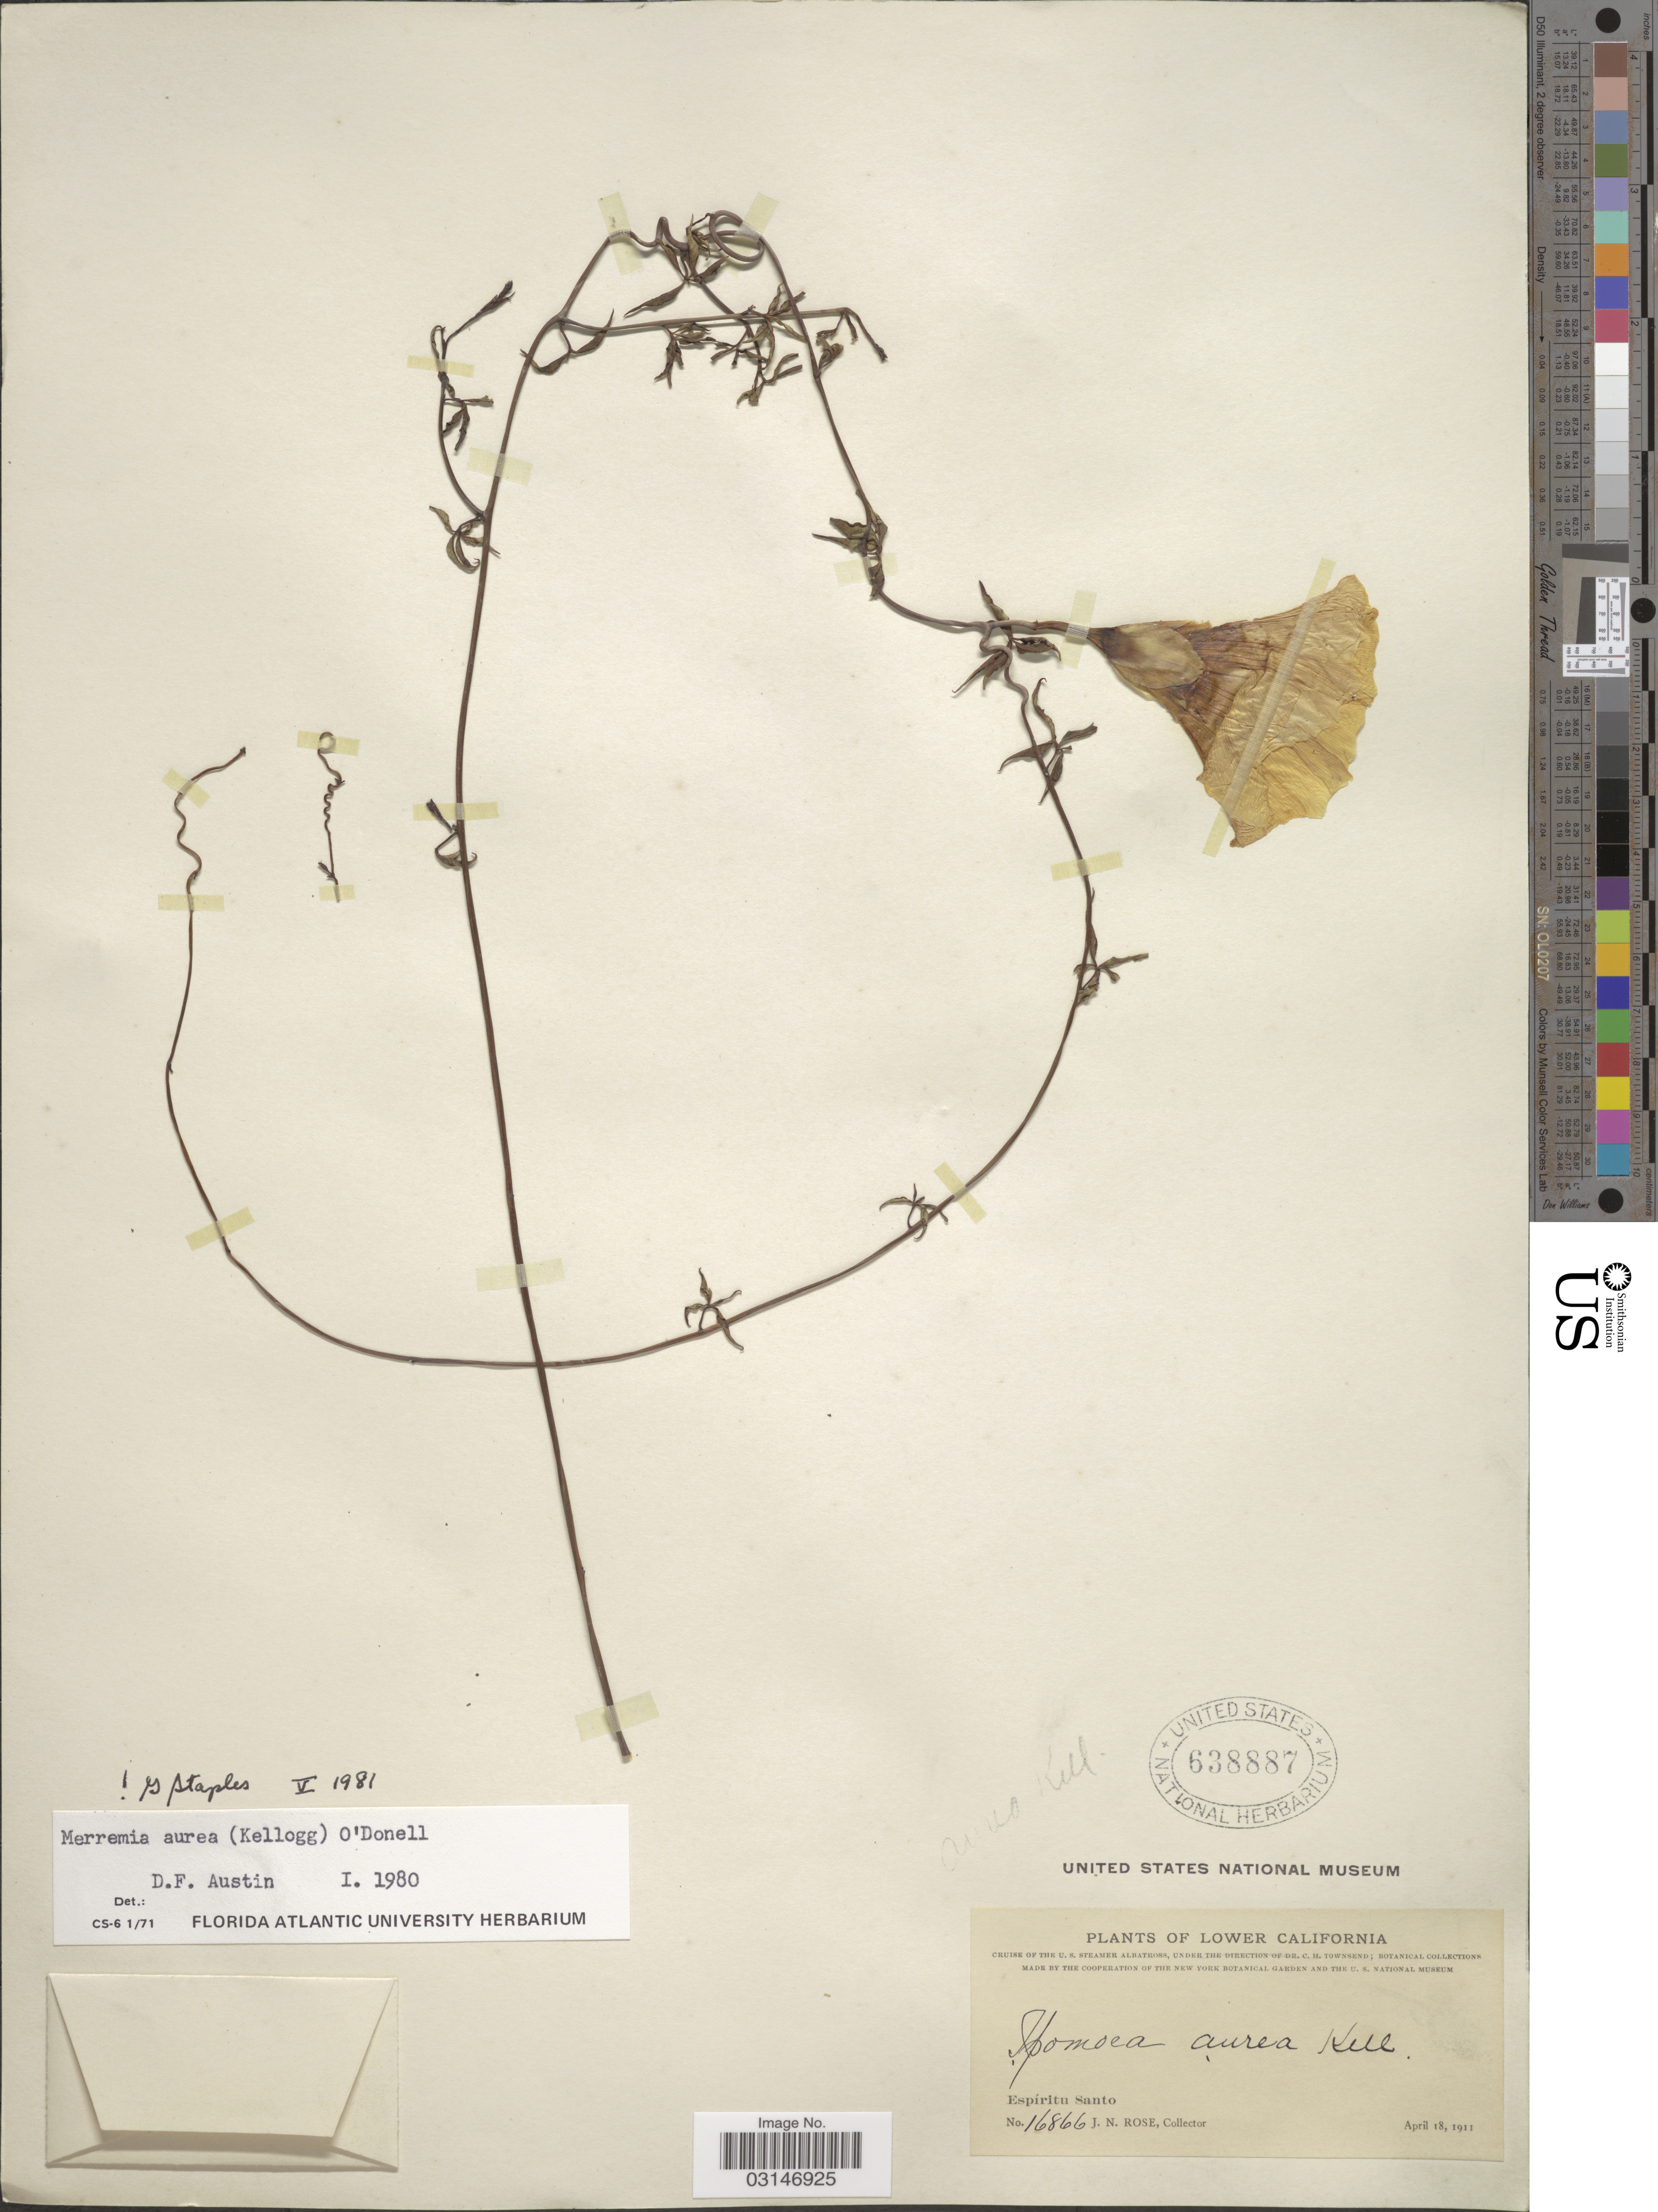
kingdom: Plantae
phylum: Tracheophyta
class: Magnoliopsida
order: Solanales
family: Convolvulaceae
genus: Distimake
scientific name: Distimake aureus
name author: (Kellogg) A. R. Simões & Staples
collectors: J. N. Rose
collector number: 16866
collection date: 1911-04-18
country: Mexico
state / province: Baja California Sur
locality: Lower California, Espíritu Santo.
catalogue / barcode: US 638887